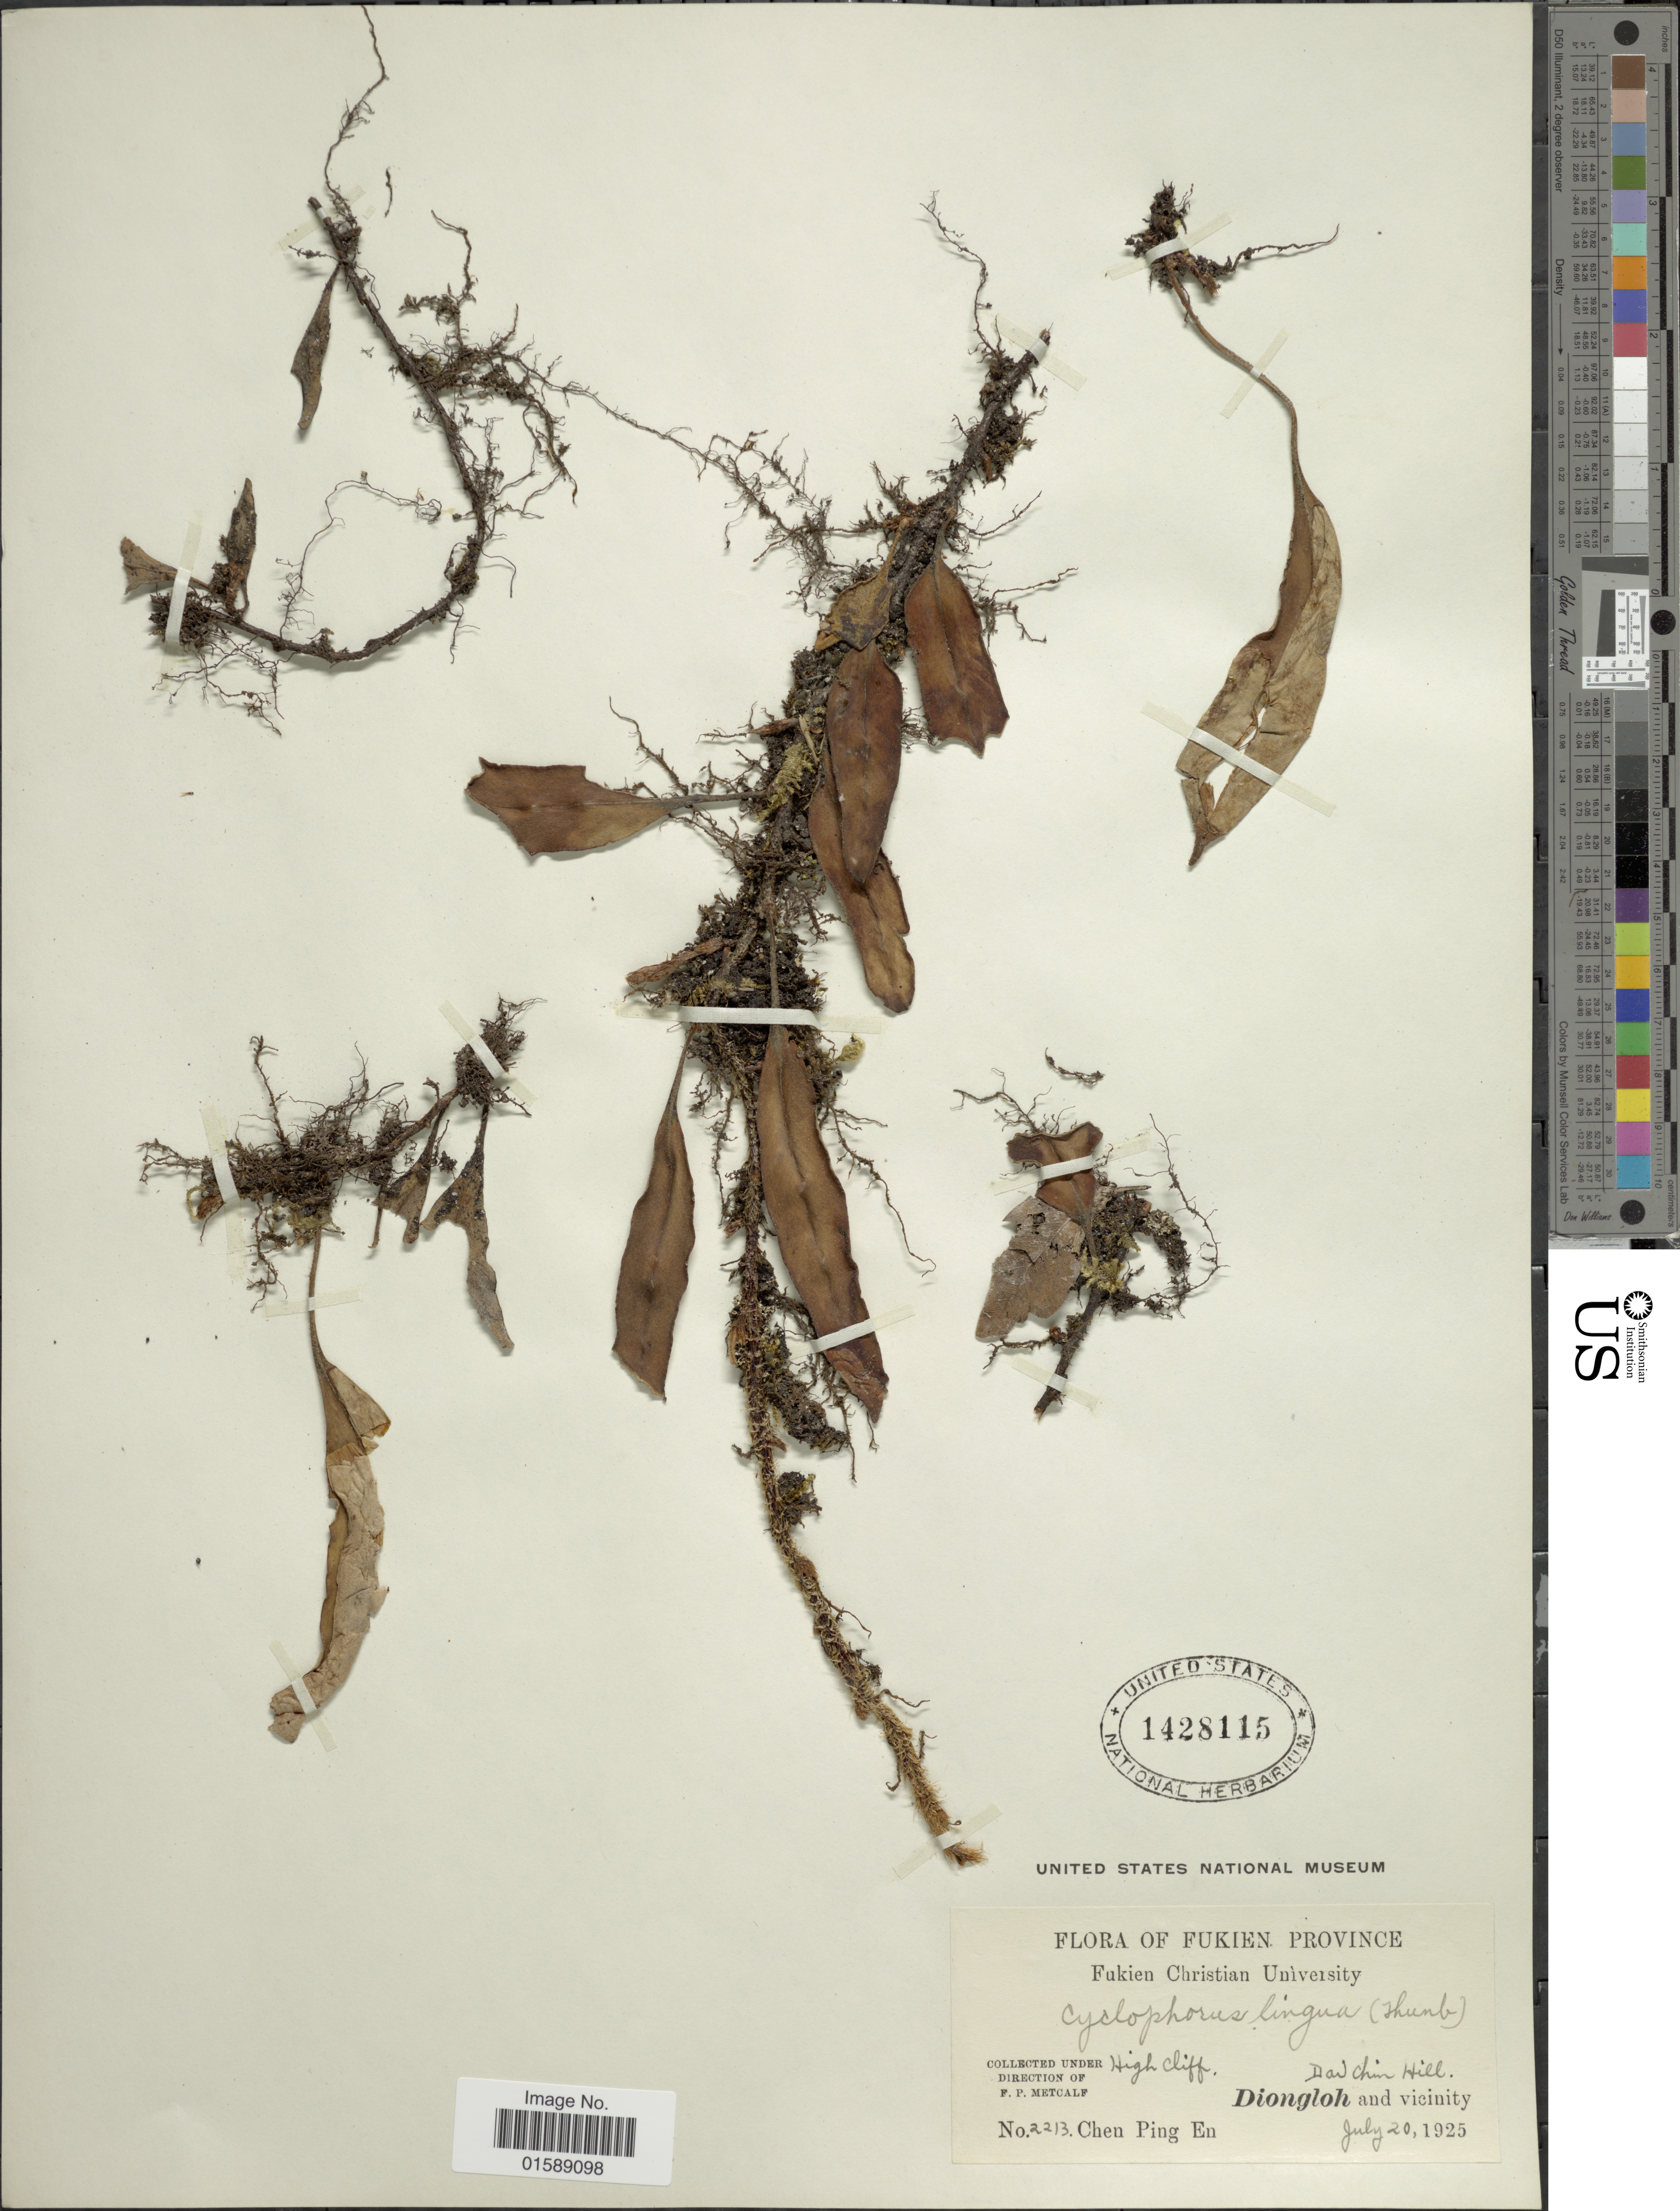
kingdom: Plantae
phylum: Tracheophyta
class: Polypodiopsida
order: Polypodiales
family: Polypodiaceae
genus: Pyrrosia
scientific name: Pyrrosia lingua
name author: (Thurb.) Farw.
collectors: P. E. Chen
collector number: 2213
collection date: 1925-07-20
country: China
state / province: Fujian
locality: Fukien Province. Dar Chin Hill. Diongloh and vicinity [interpreted]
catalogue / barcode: US 1428115